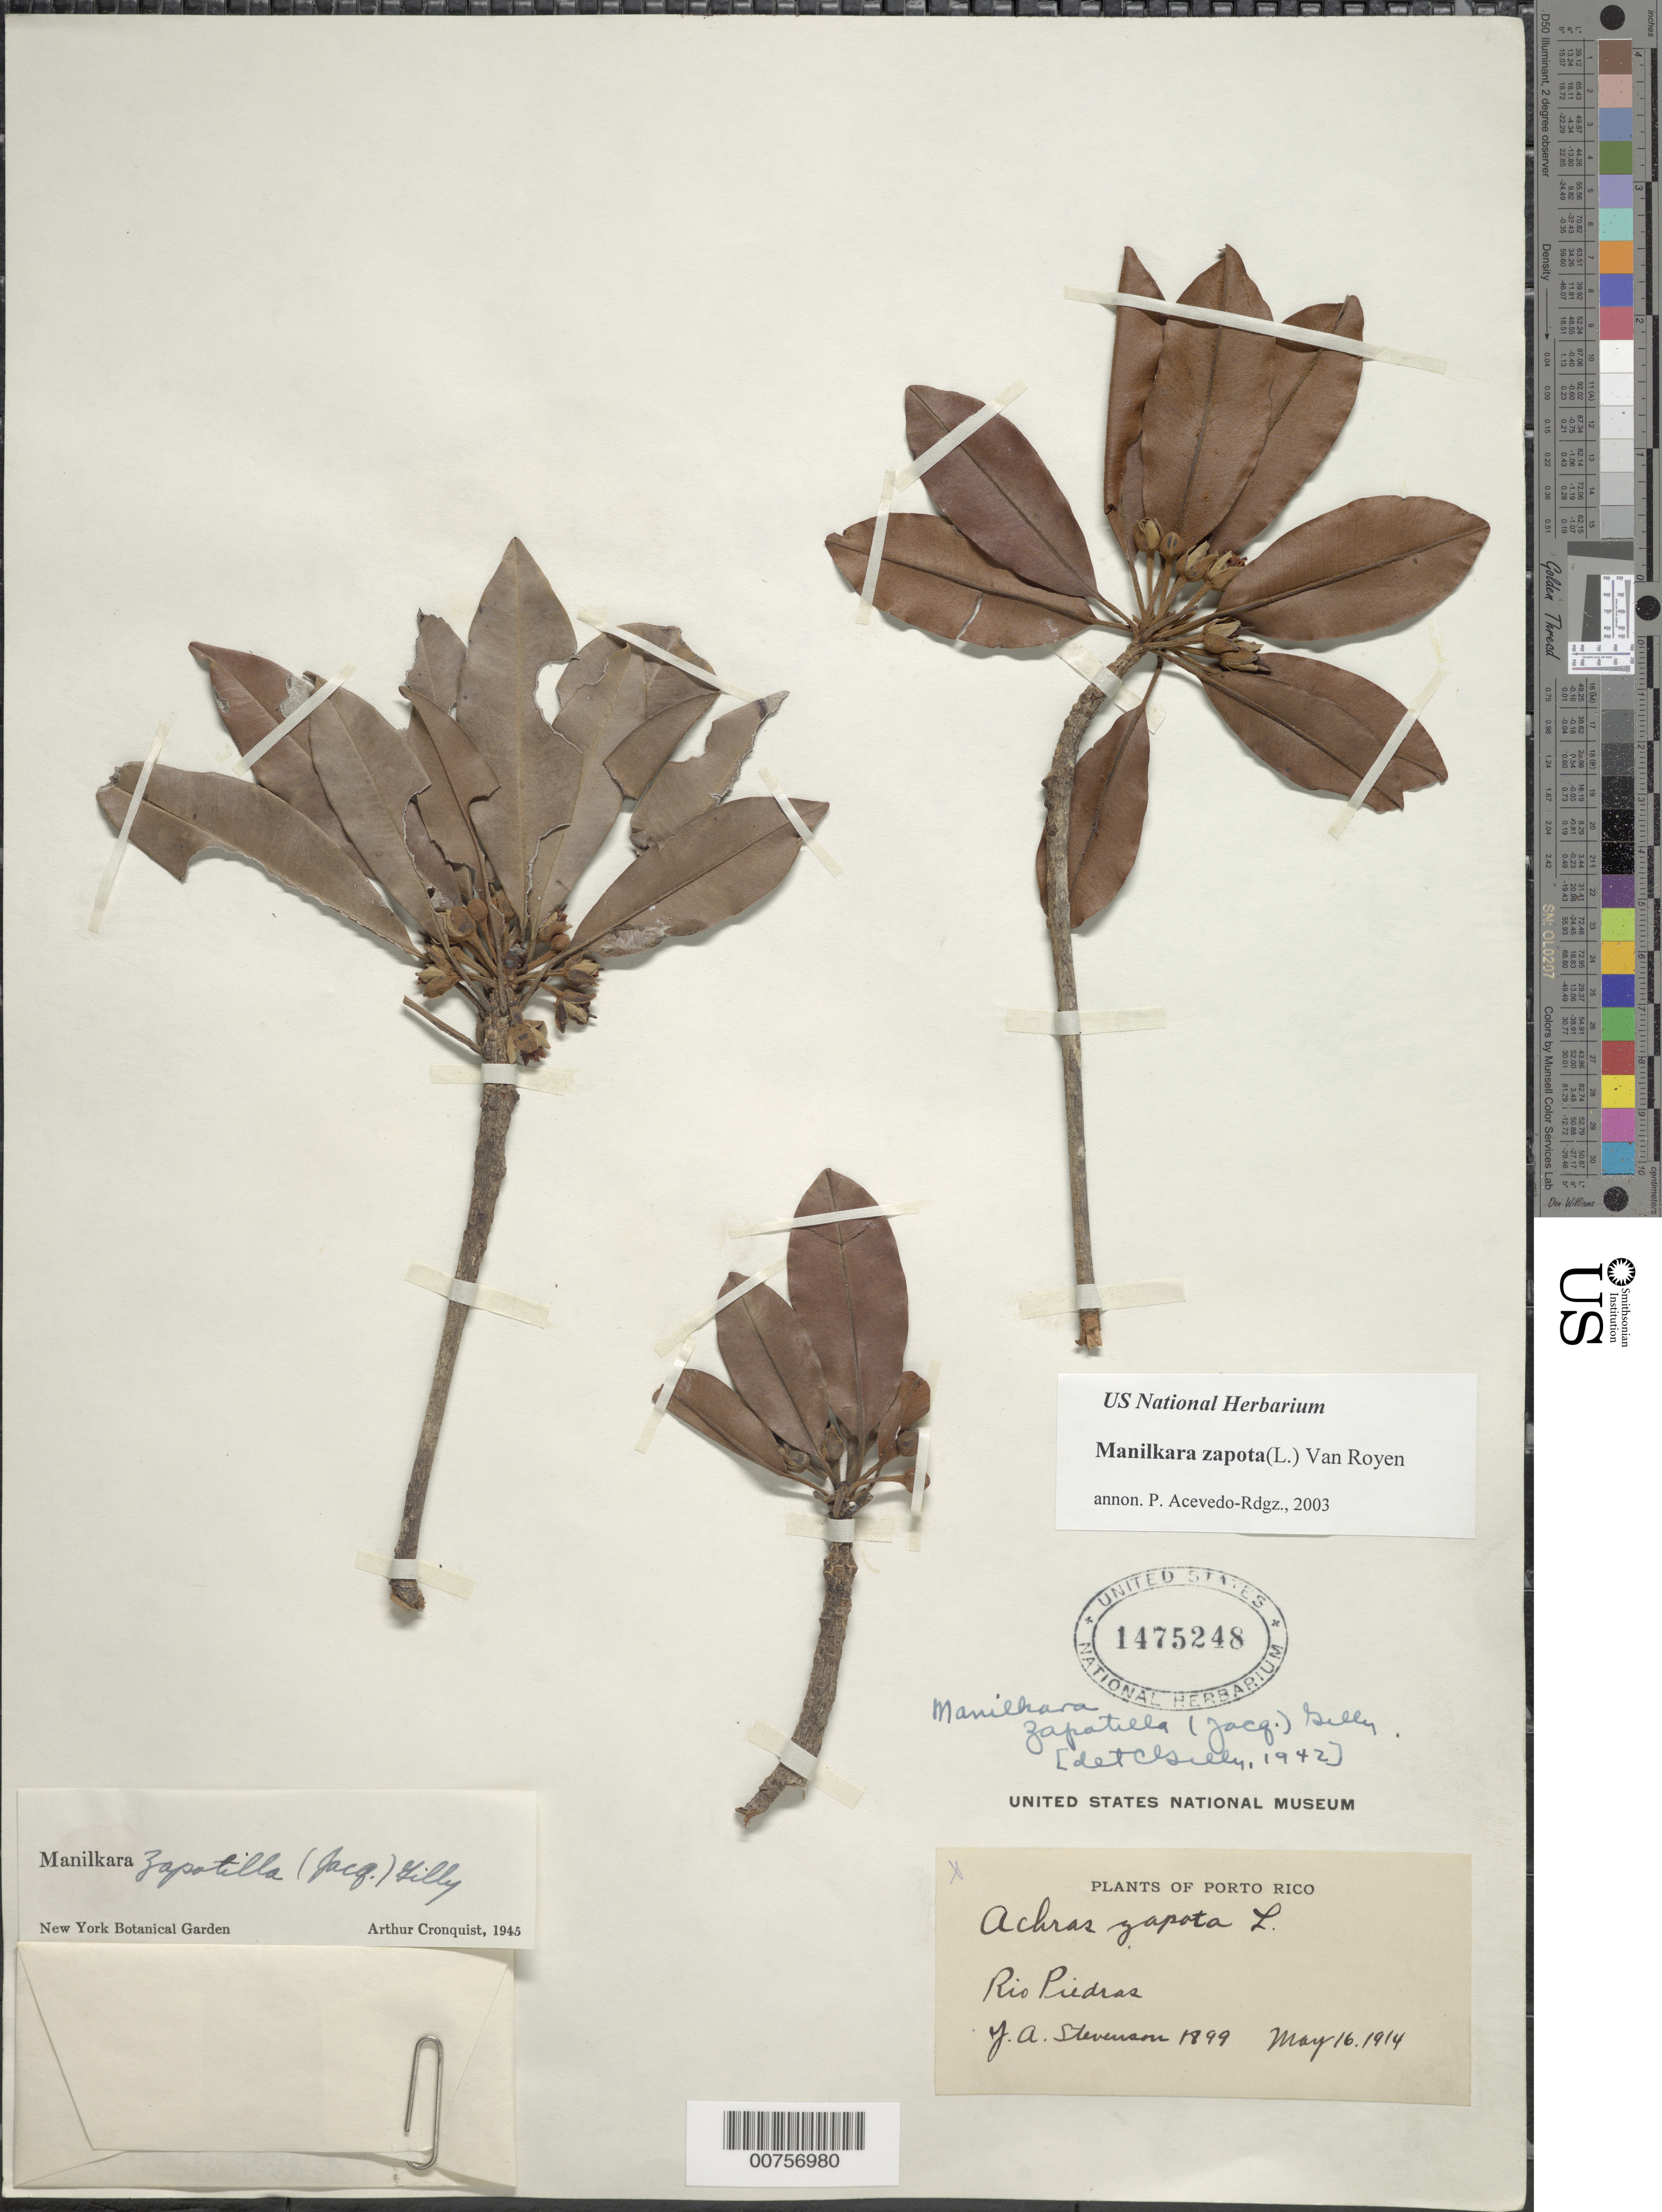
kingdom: Plantae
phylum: Tracheophyta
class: Magnoliopsida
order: Ericales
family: Sapotaceae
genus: Manilkara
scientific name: Manilkara zapota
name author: (L.) P. Royen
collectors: J. Stevenson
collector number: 1899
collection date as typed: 16 May 1914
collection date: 1914-05-16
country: Puerto Rico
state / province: San Juan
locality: Río Piedras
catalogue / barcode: US 1475248